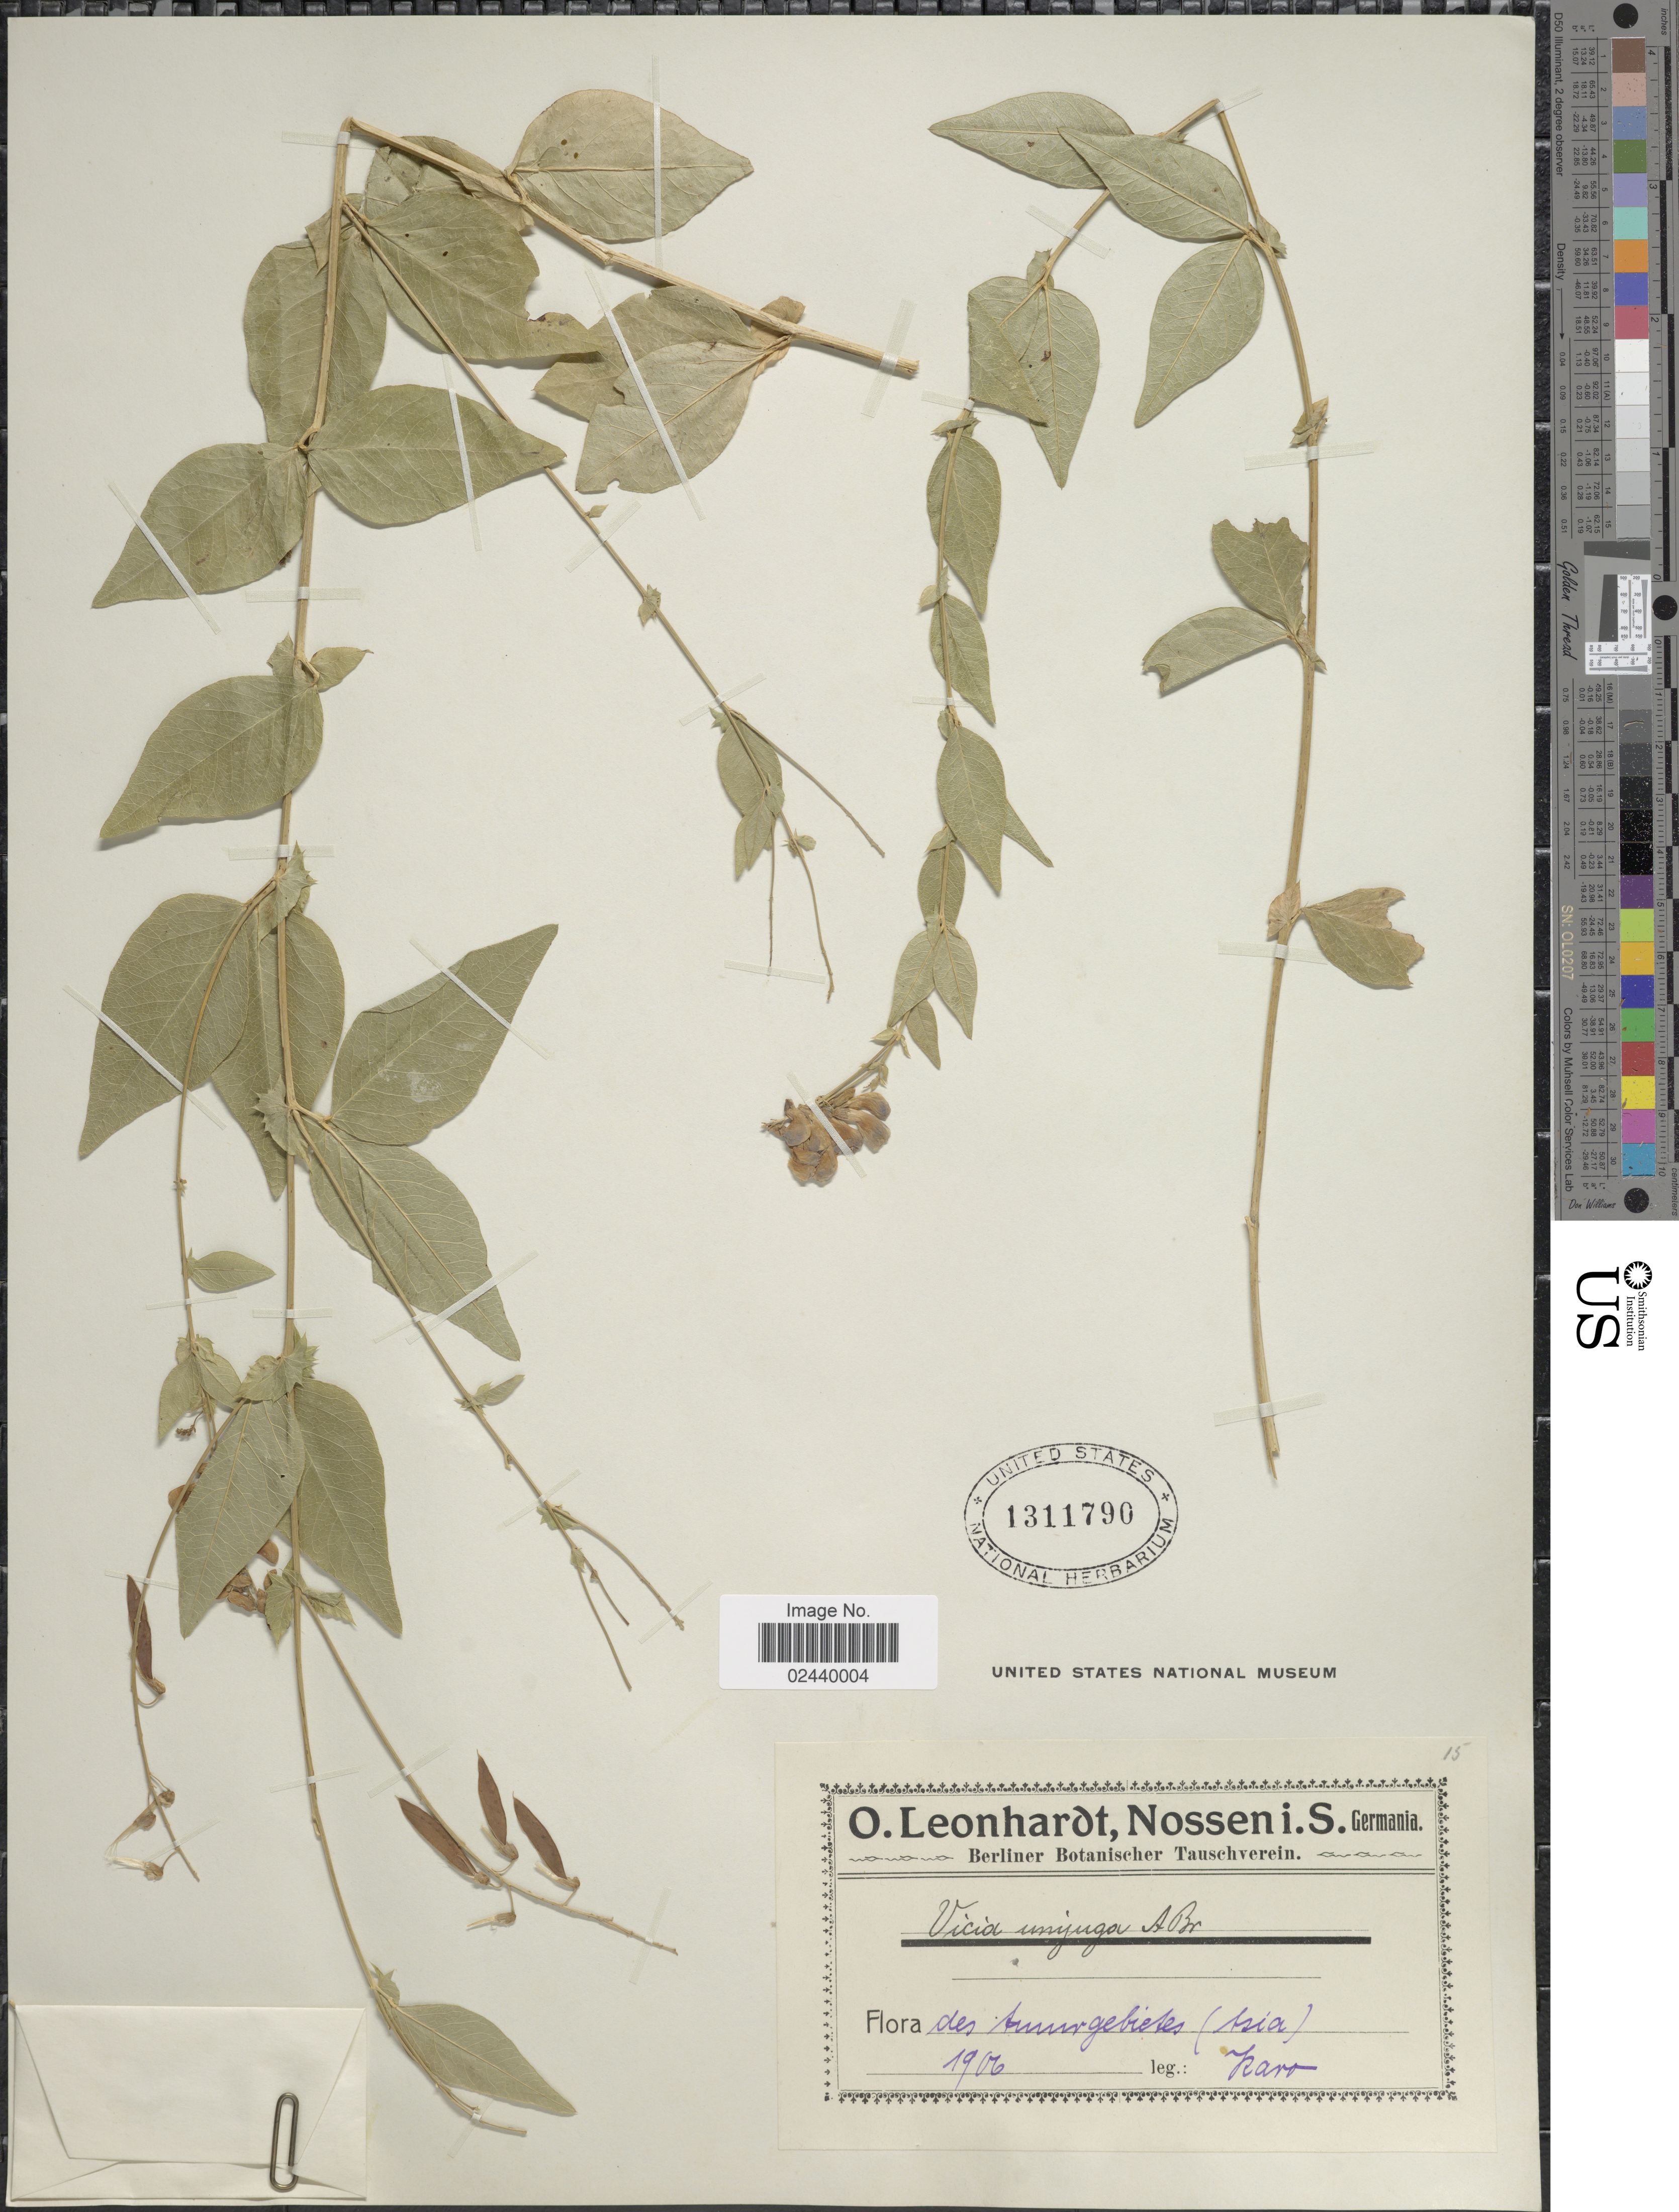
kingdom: Plantae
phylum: Tracheophyta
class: Magnoliopsida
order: Fabales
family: Fabaceae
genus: Vicia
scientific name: Vicia unijuga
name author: A. Braun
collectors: Karo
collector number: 15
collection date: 1906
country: Russian Federation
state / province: Amur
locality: Des Amurgebietes (Asia)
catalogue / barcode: US 1311790